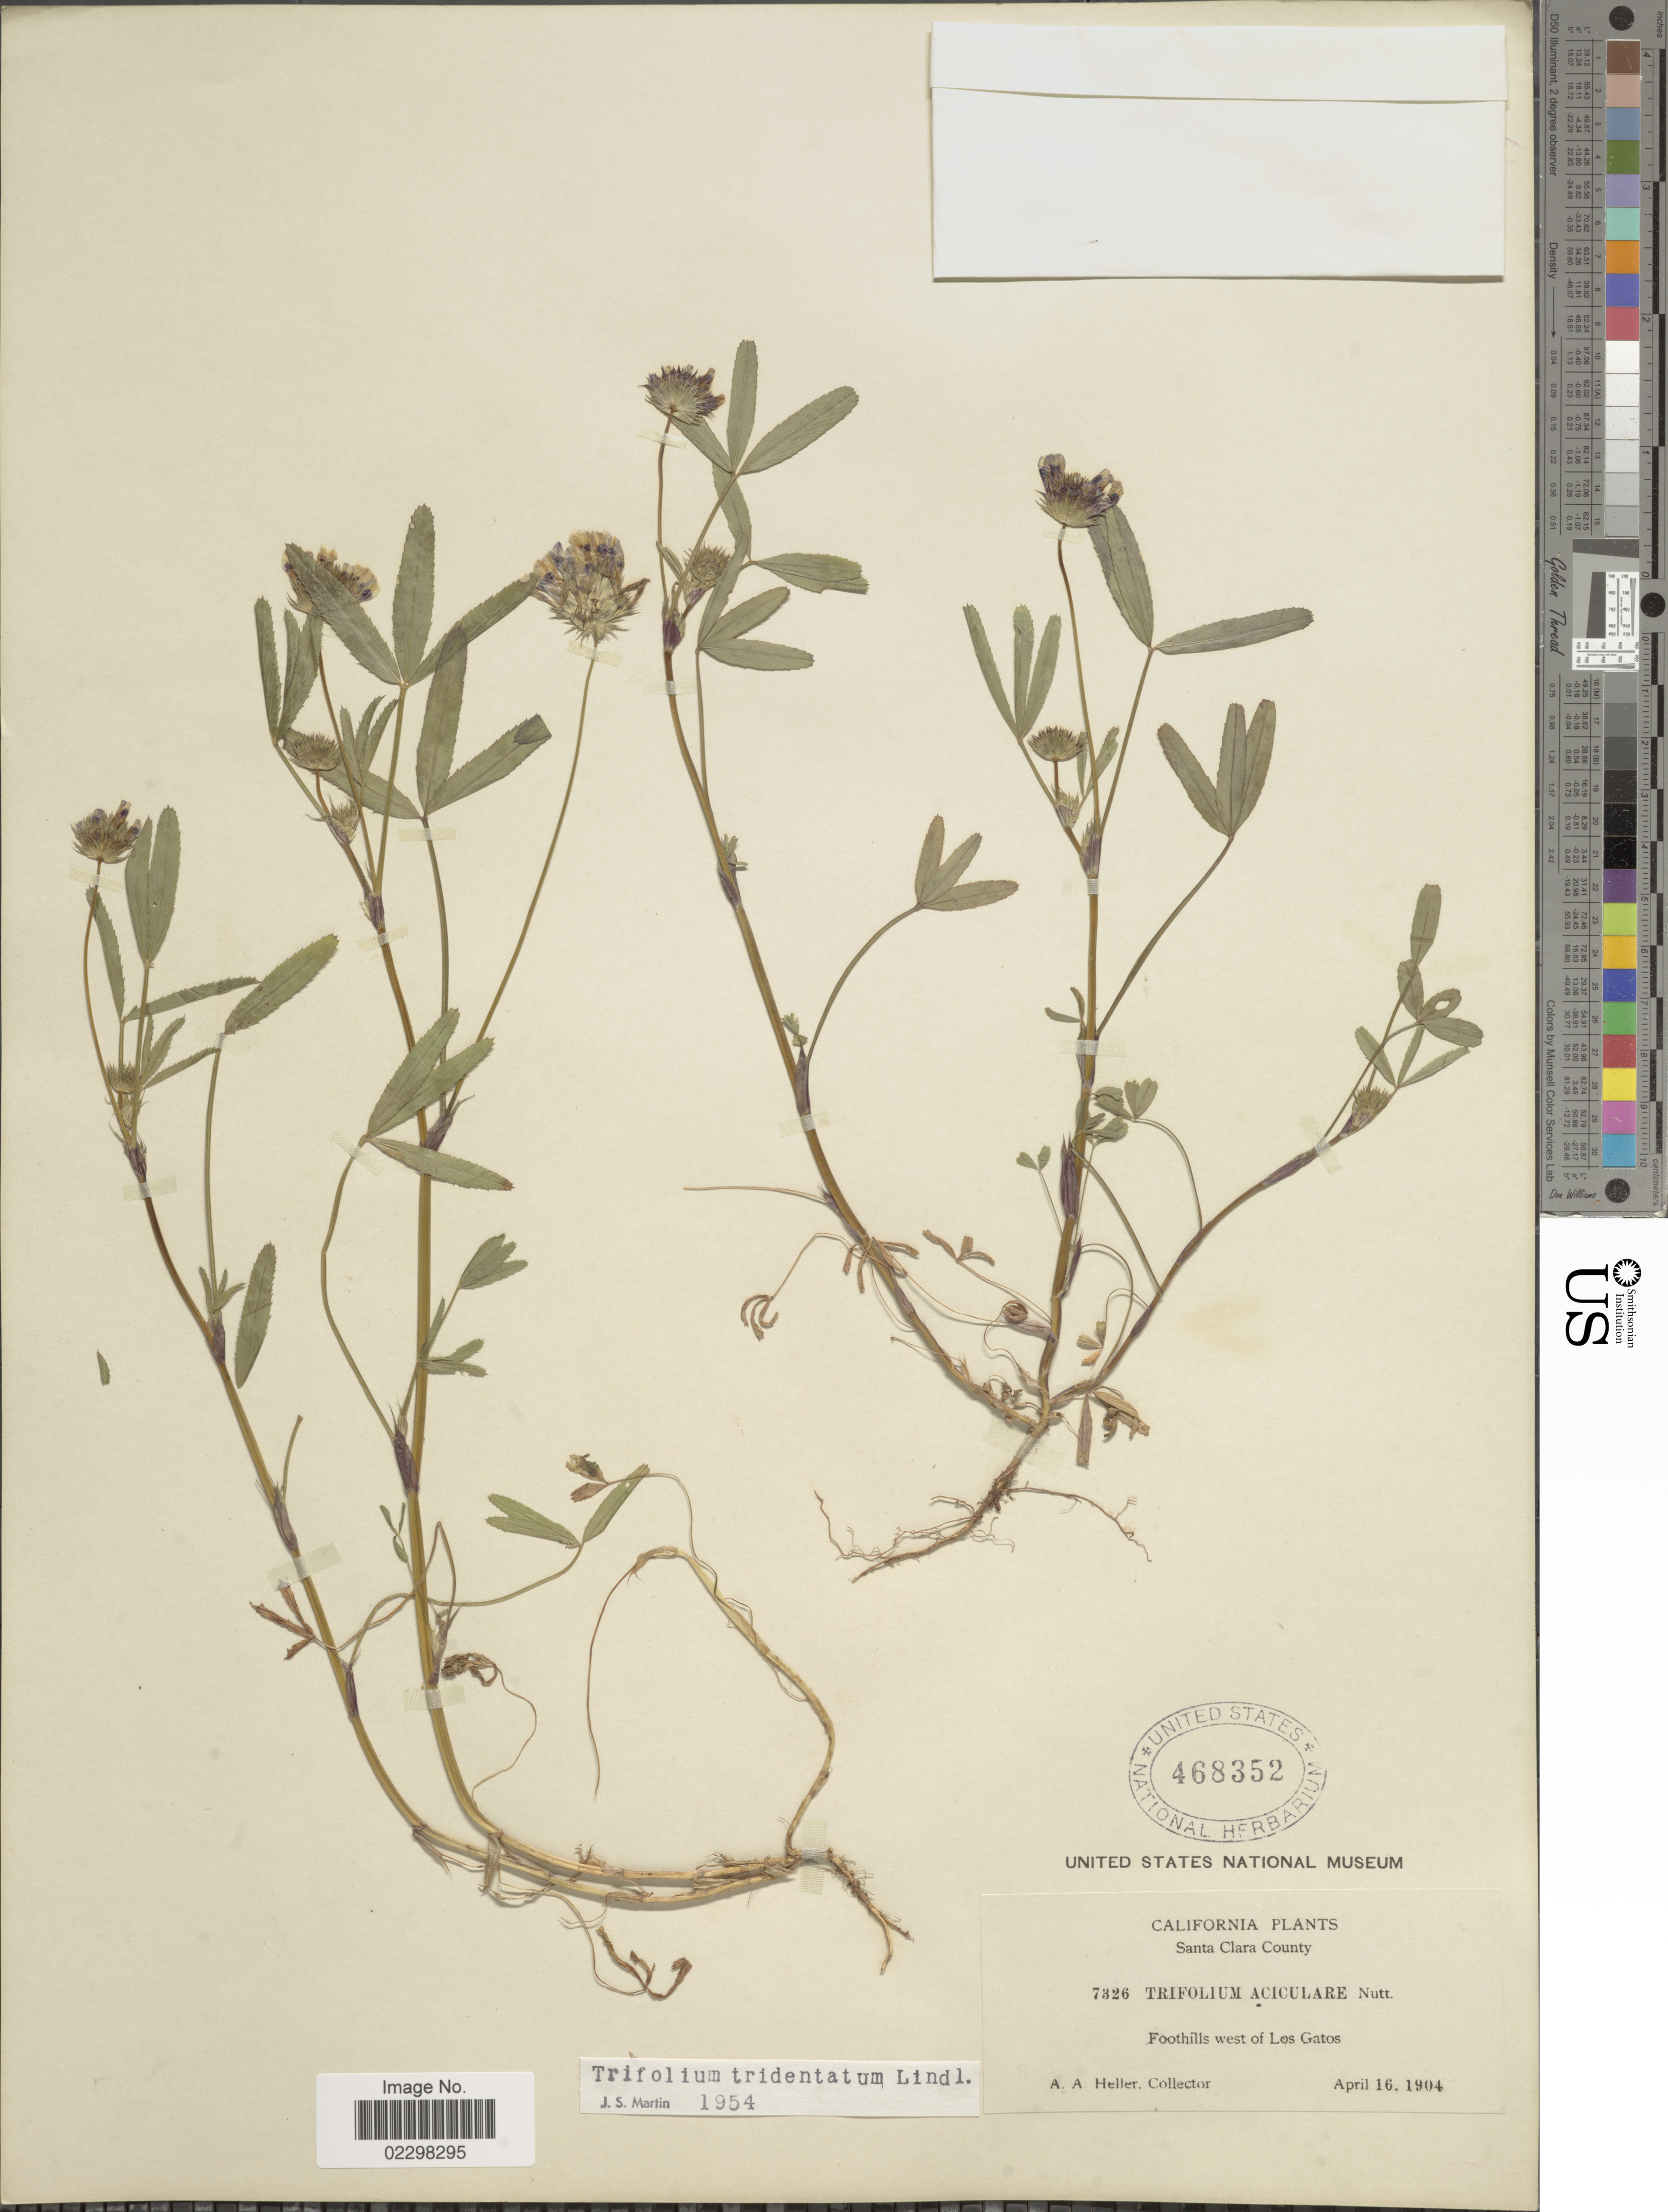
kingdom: Plantae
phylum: Tracheophyta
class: Magnoliopsida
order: Fabales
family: Fabaceae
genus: Trifolium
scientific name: Trifolium tridentatum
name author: Lindl.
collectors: A. A. Heller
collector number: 7326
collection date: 1904-04-16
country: United States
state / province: California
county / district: Santa Clara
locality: California, Santa Clara County, Foothills west of Los Gatos.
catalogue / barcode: US 468352